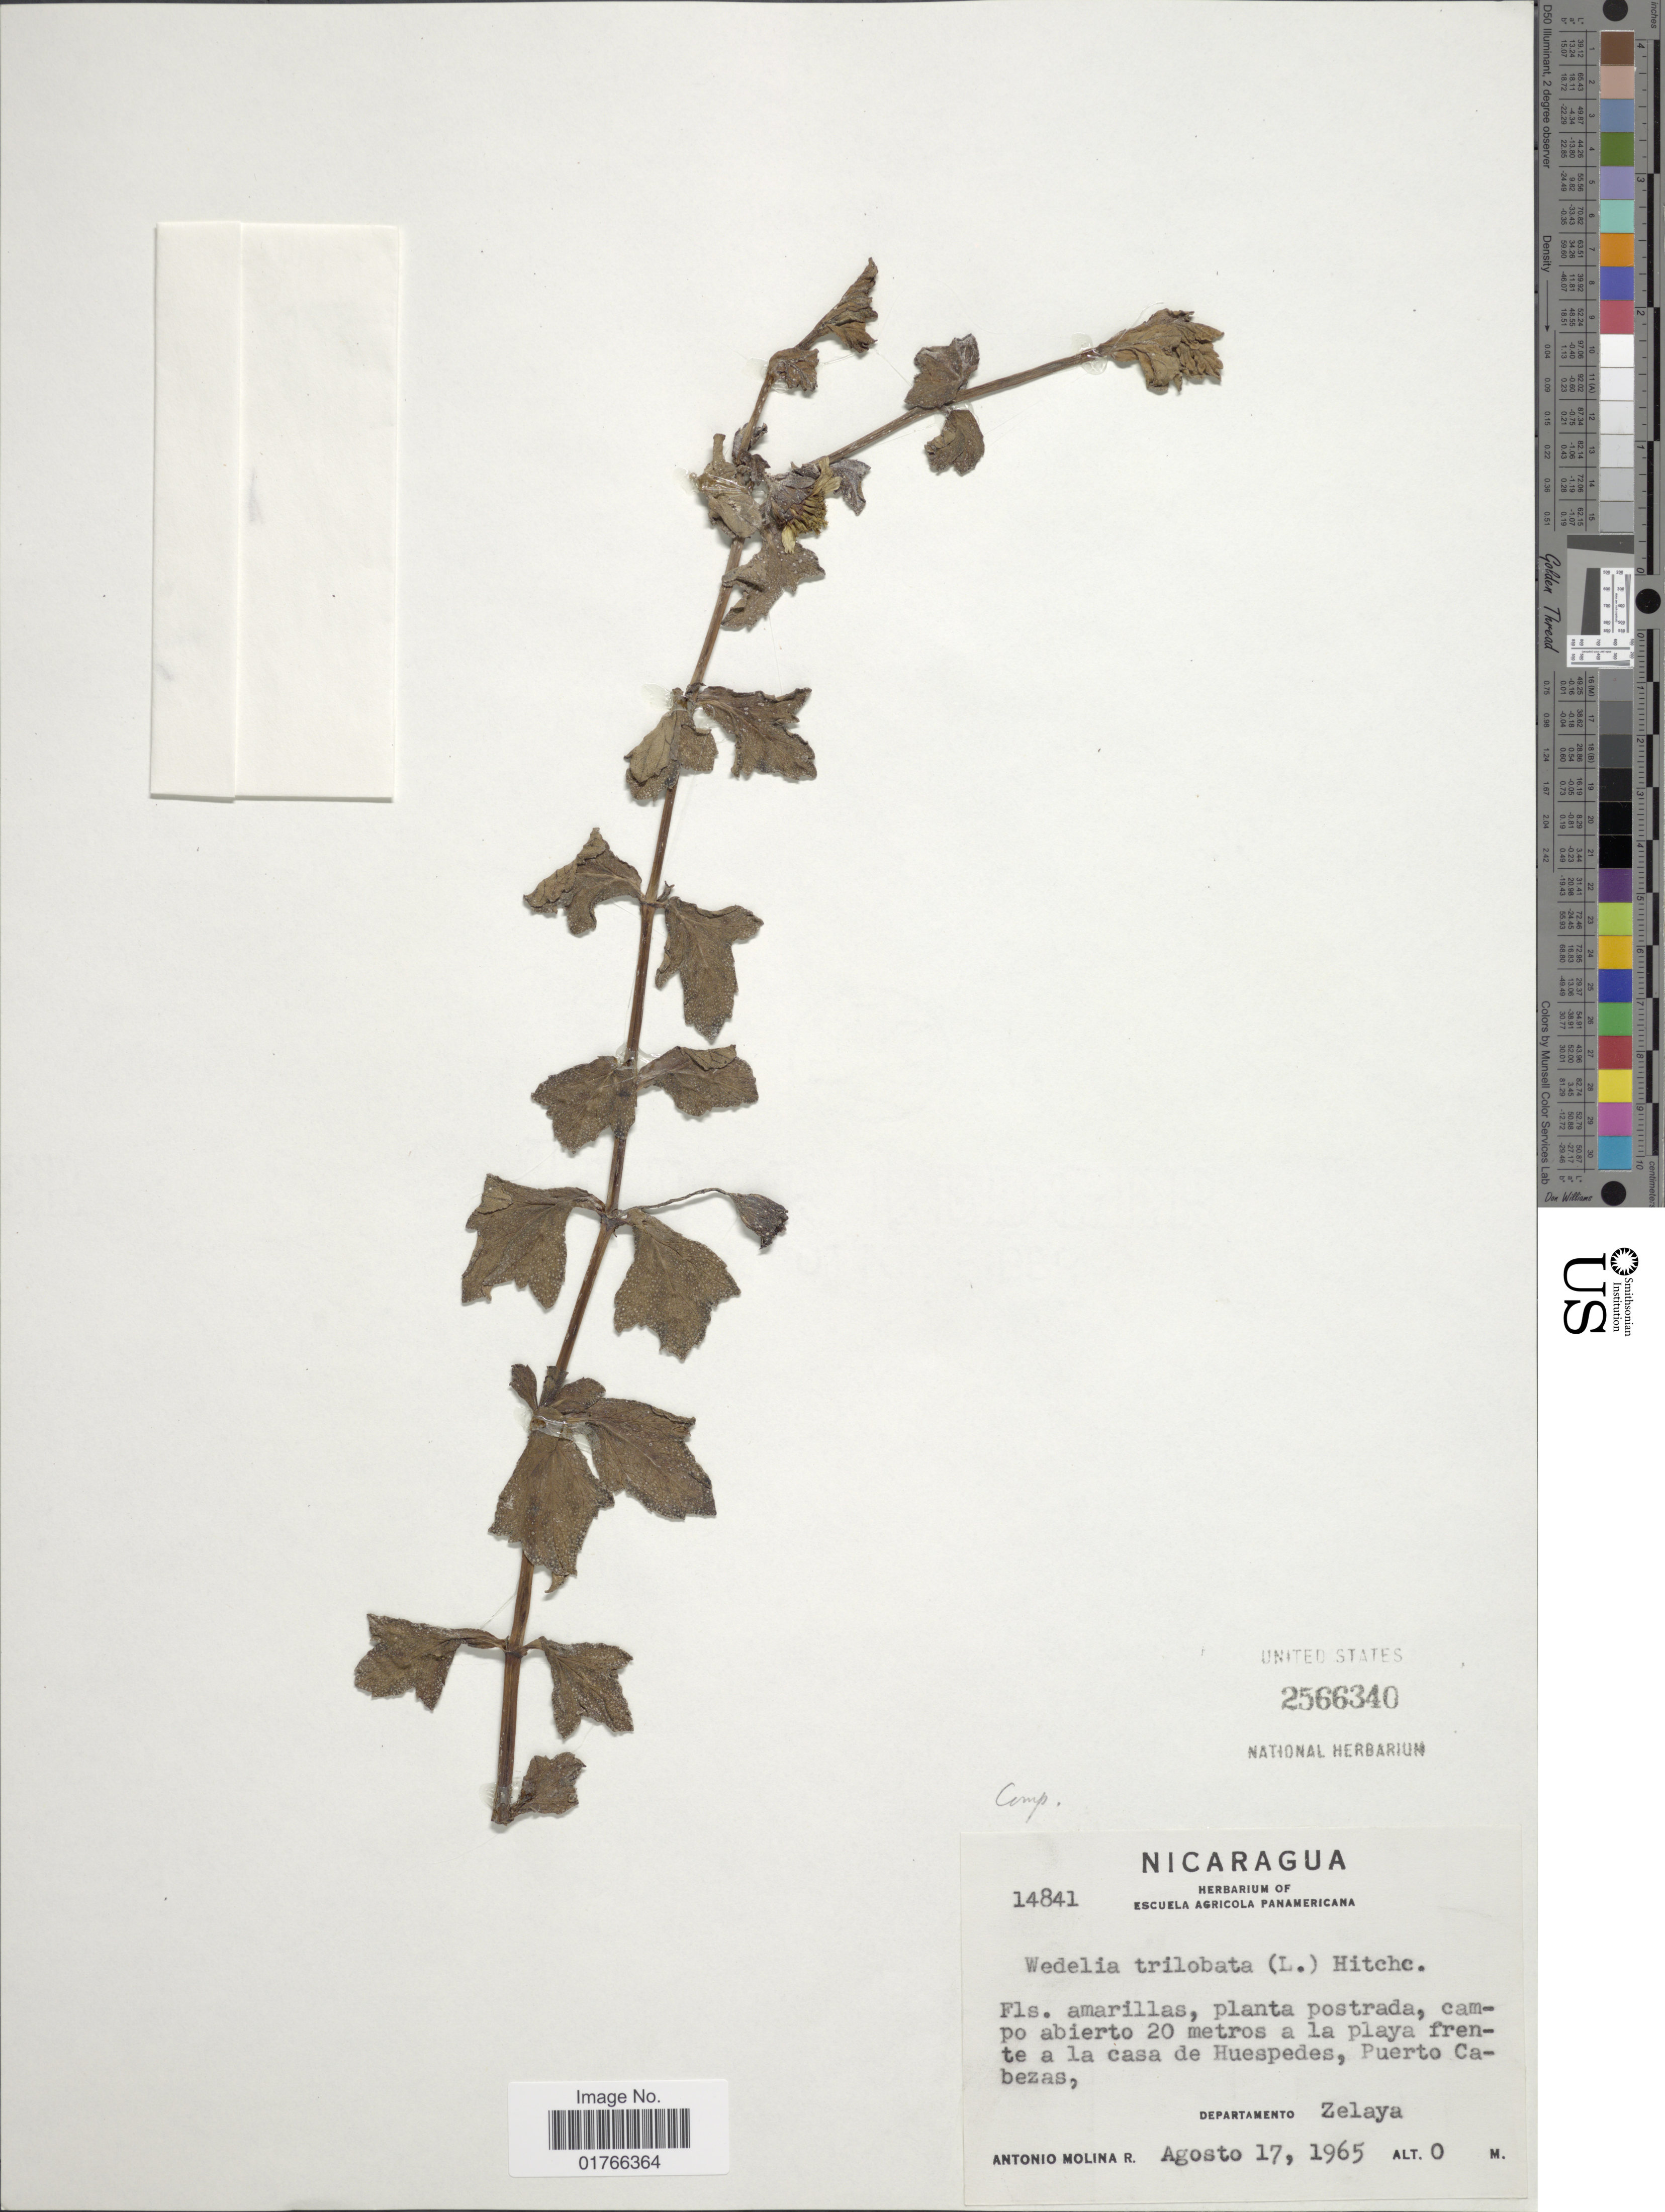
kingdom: Plantae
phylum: Tracheophyta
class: Magnoliopsida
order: Asterales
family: Asteraceae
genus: Sphagneticola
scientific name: Sphagneticola trilobata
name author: (L.) Pruski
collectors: A. Molina R.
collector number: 14841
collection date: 1965-08-17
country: Nicaragua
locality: Campo abierto 20 metros a la playa frente a la casade Huespedes, Puerto Cabezas, Departamento Zelaya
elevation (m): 0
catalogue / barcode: US 2566340